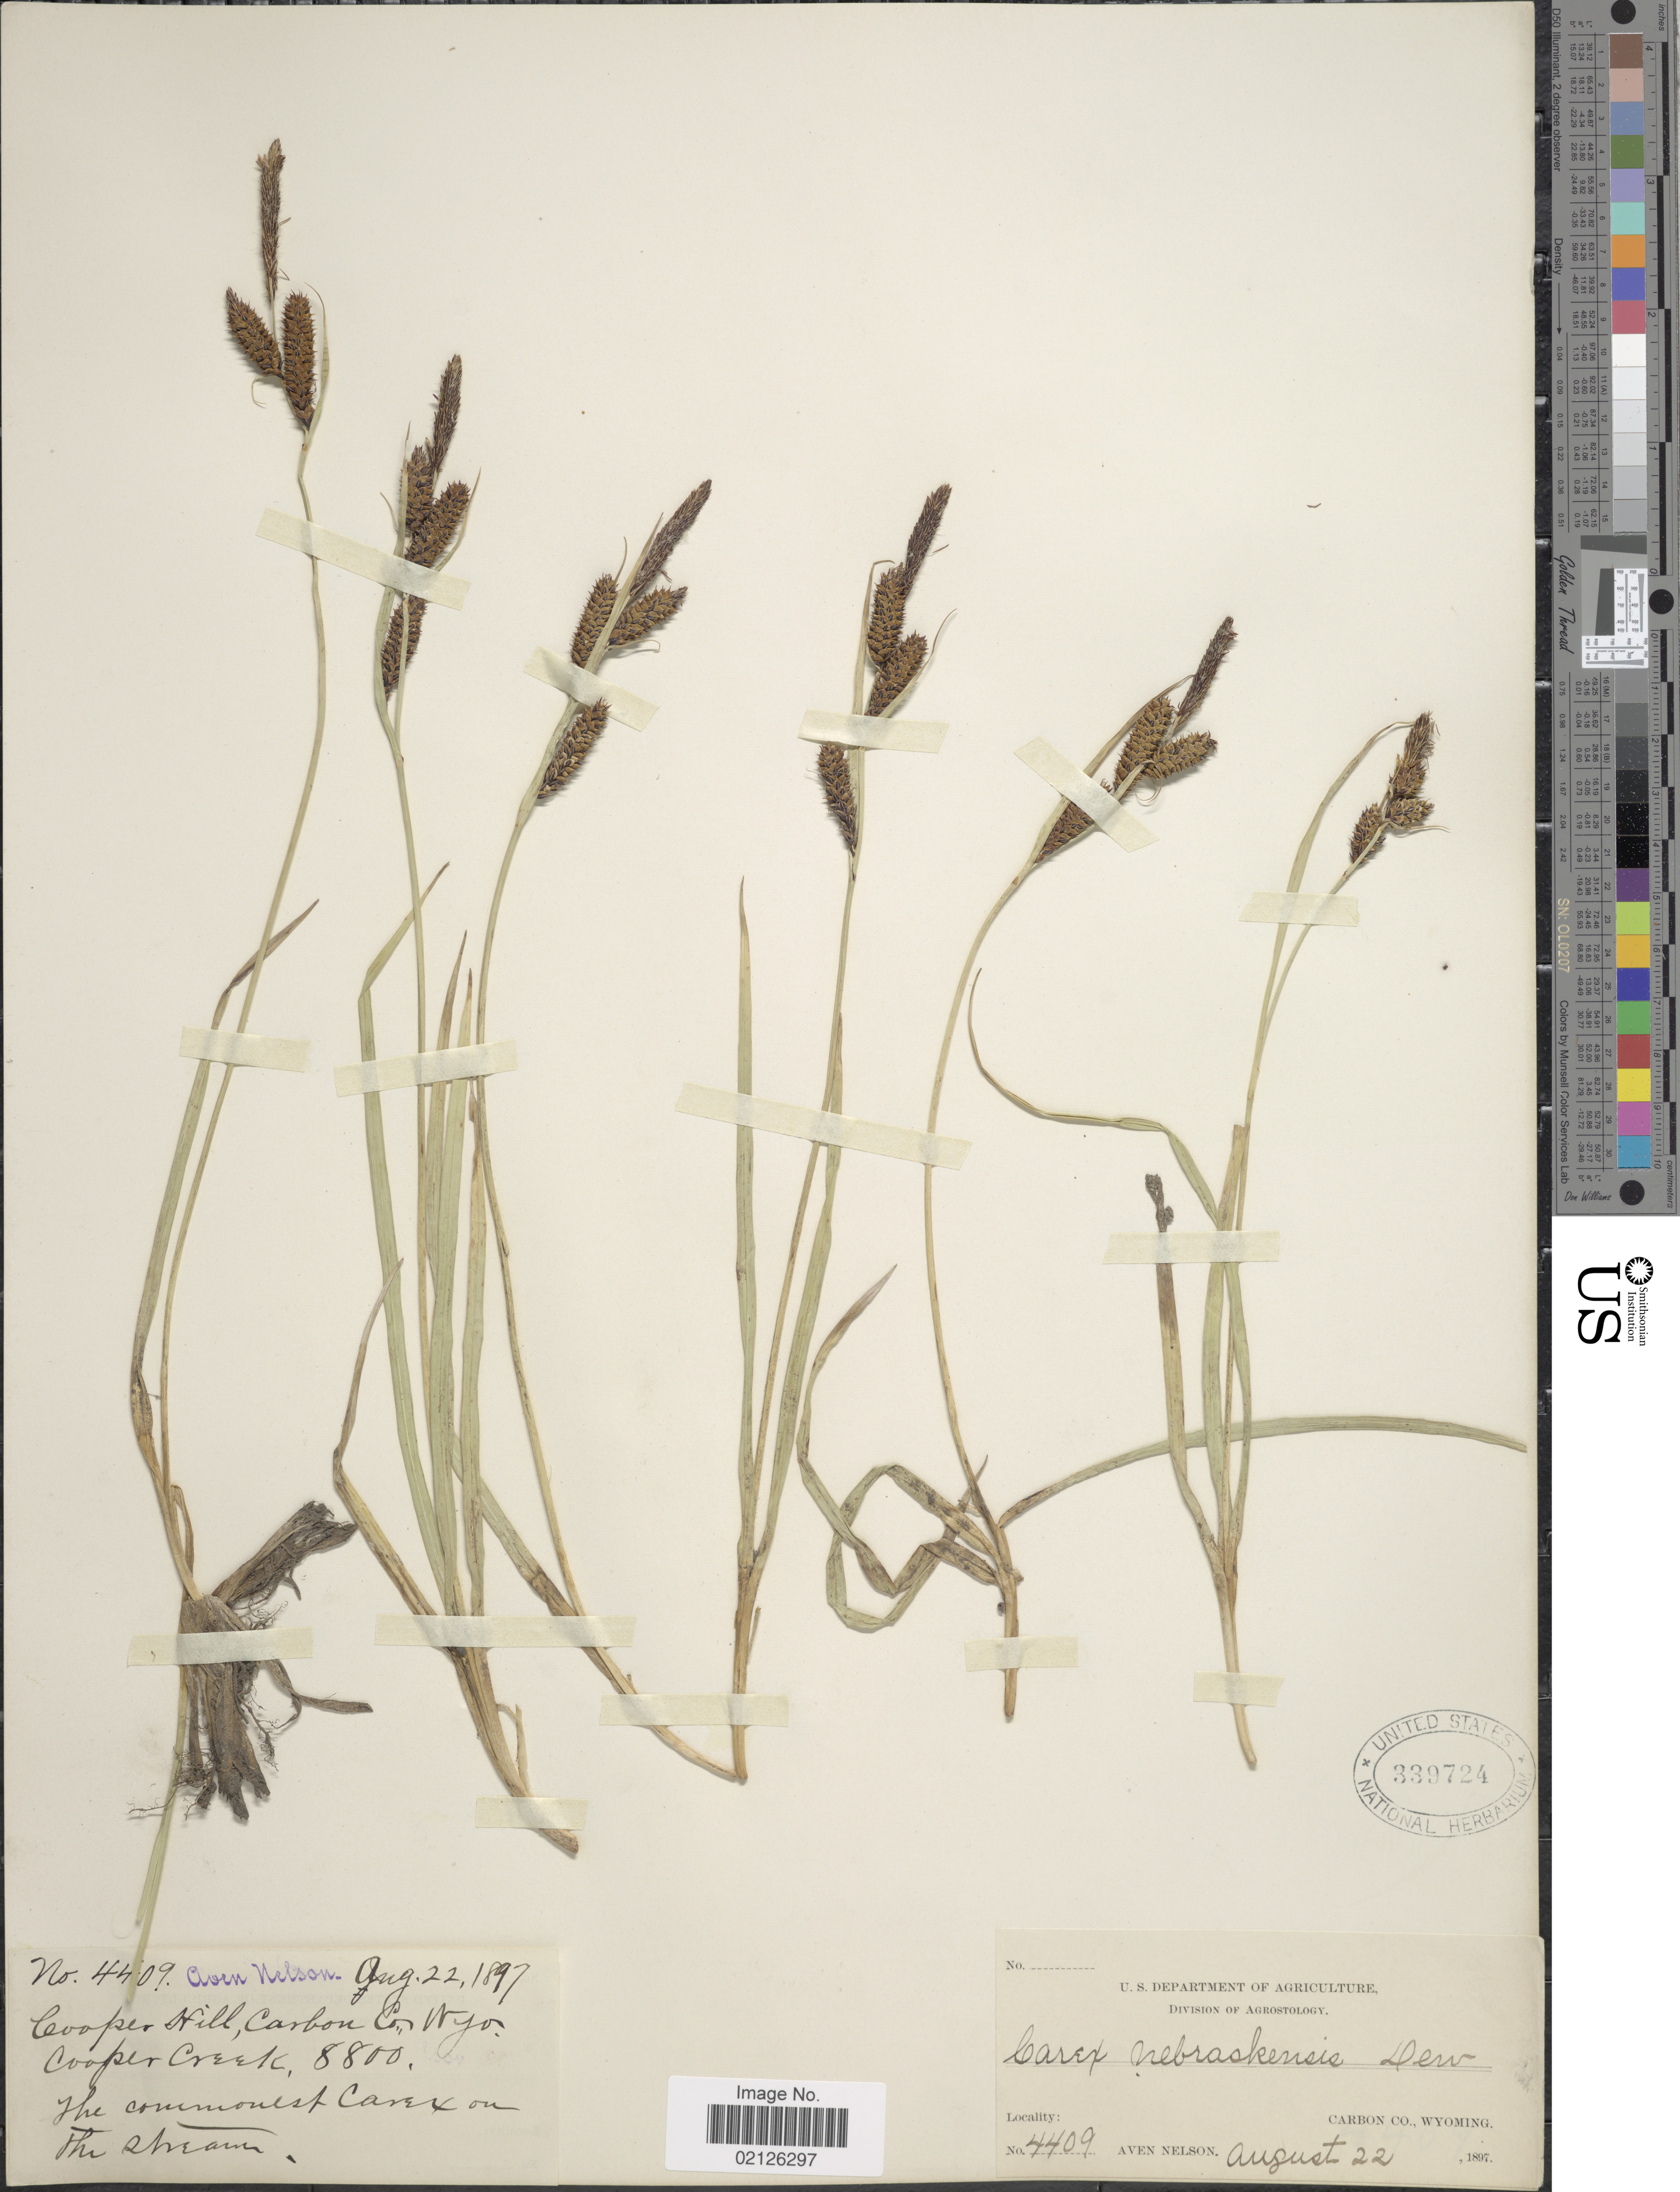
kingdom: Plantae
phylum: Tracheophyta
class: Liliopsida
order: Poales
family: Cyperaceae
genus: Carex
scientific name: Carex nebrascensis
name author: Dewey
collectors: A. Nelson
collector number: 4409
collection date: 1897-08-22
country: United States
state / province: Wyoming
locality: Cooper Hill, Carbon Co., Cooper Creek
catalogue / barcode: US 339724